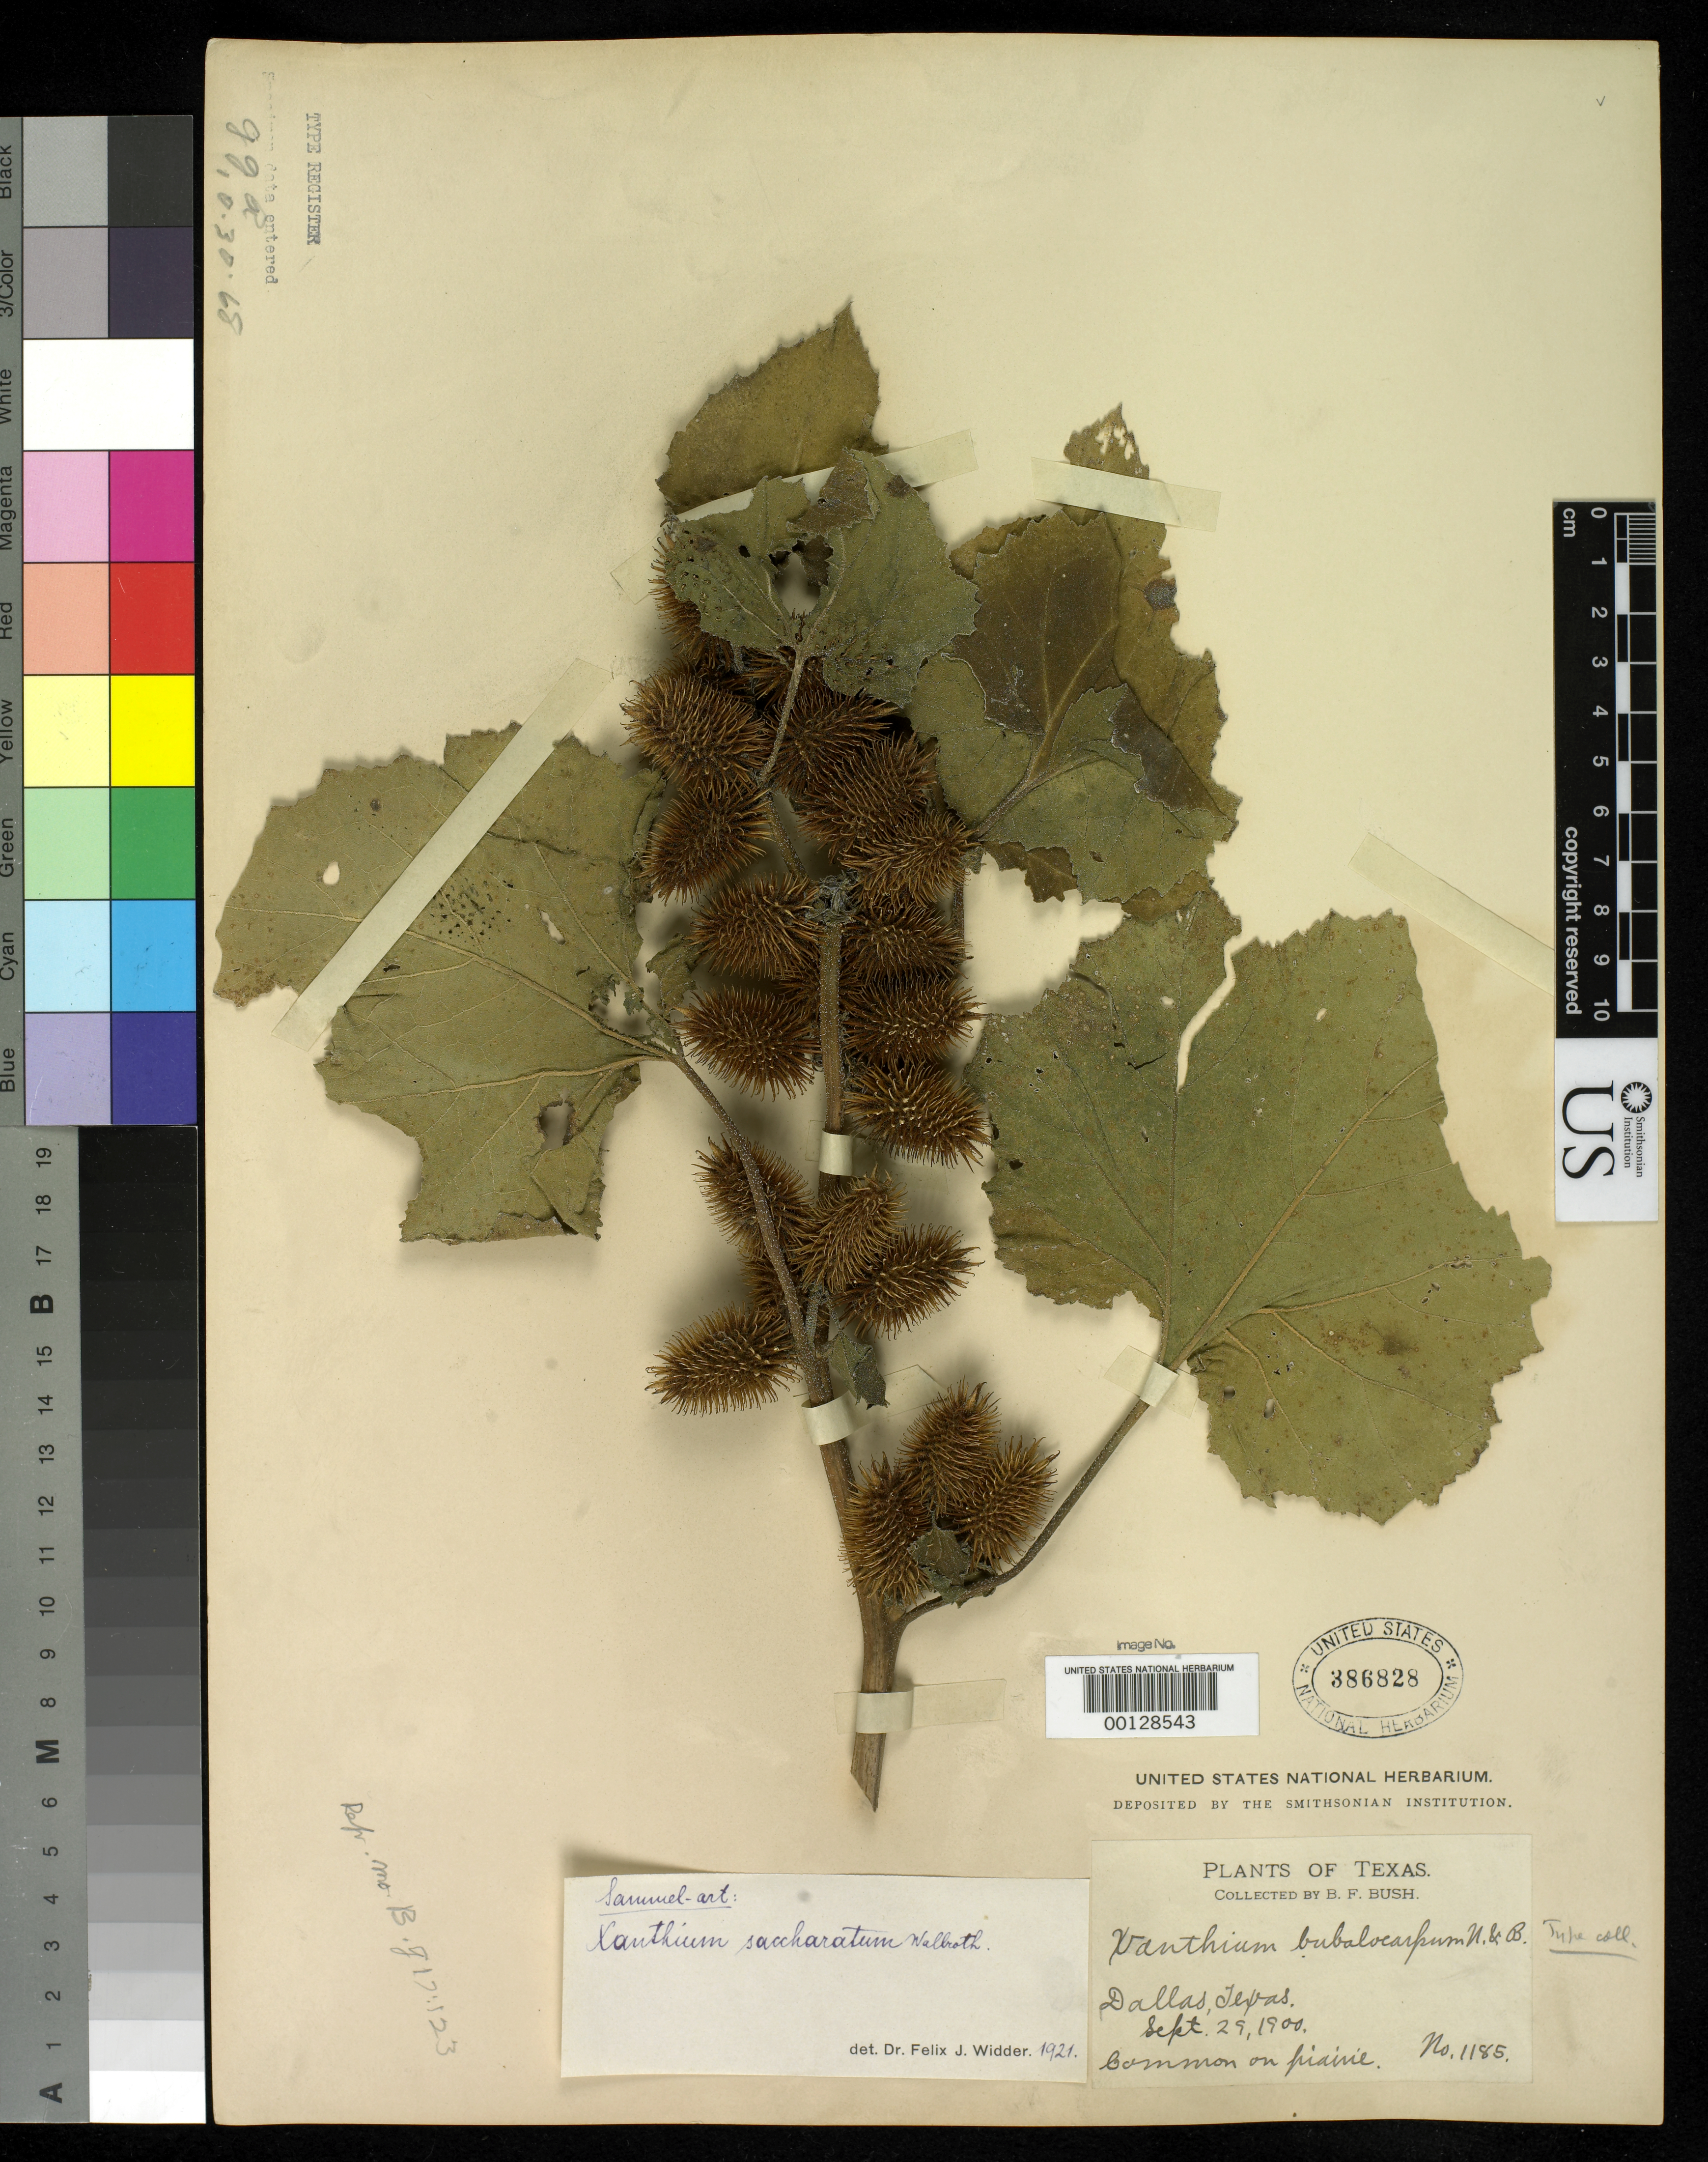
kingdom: Plantae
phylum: Tracheophyta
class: Magnoliopsida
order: Asterales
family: Asteraceae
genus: Xanthium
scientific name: Xanthium bubalocarpon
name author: Bush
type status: Isotype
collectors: B. F. Bush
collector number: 1185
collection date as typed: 29 Sep 1900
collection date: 1900-09-29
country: United States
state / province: Texas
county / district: Dallas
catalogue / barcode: US 386828